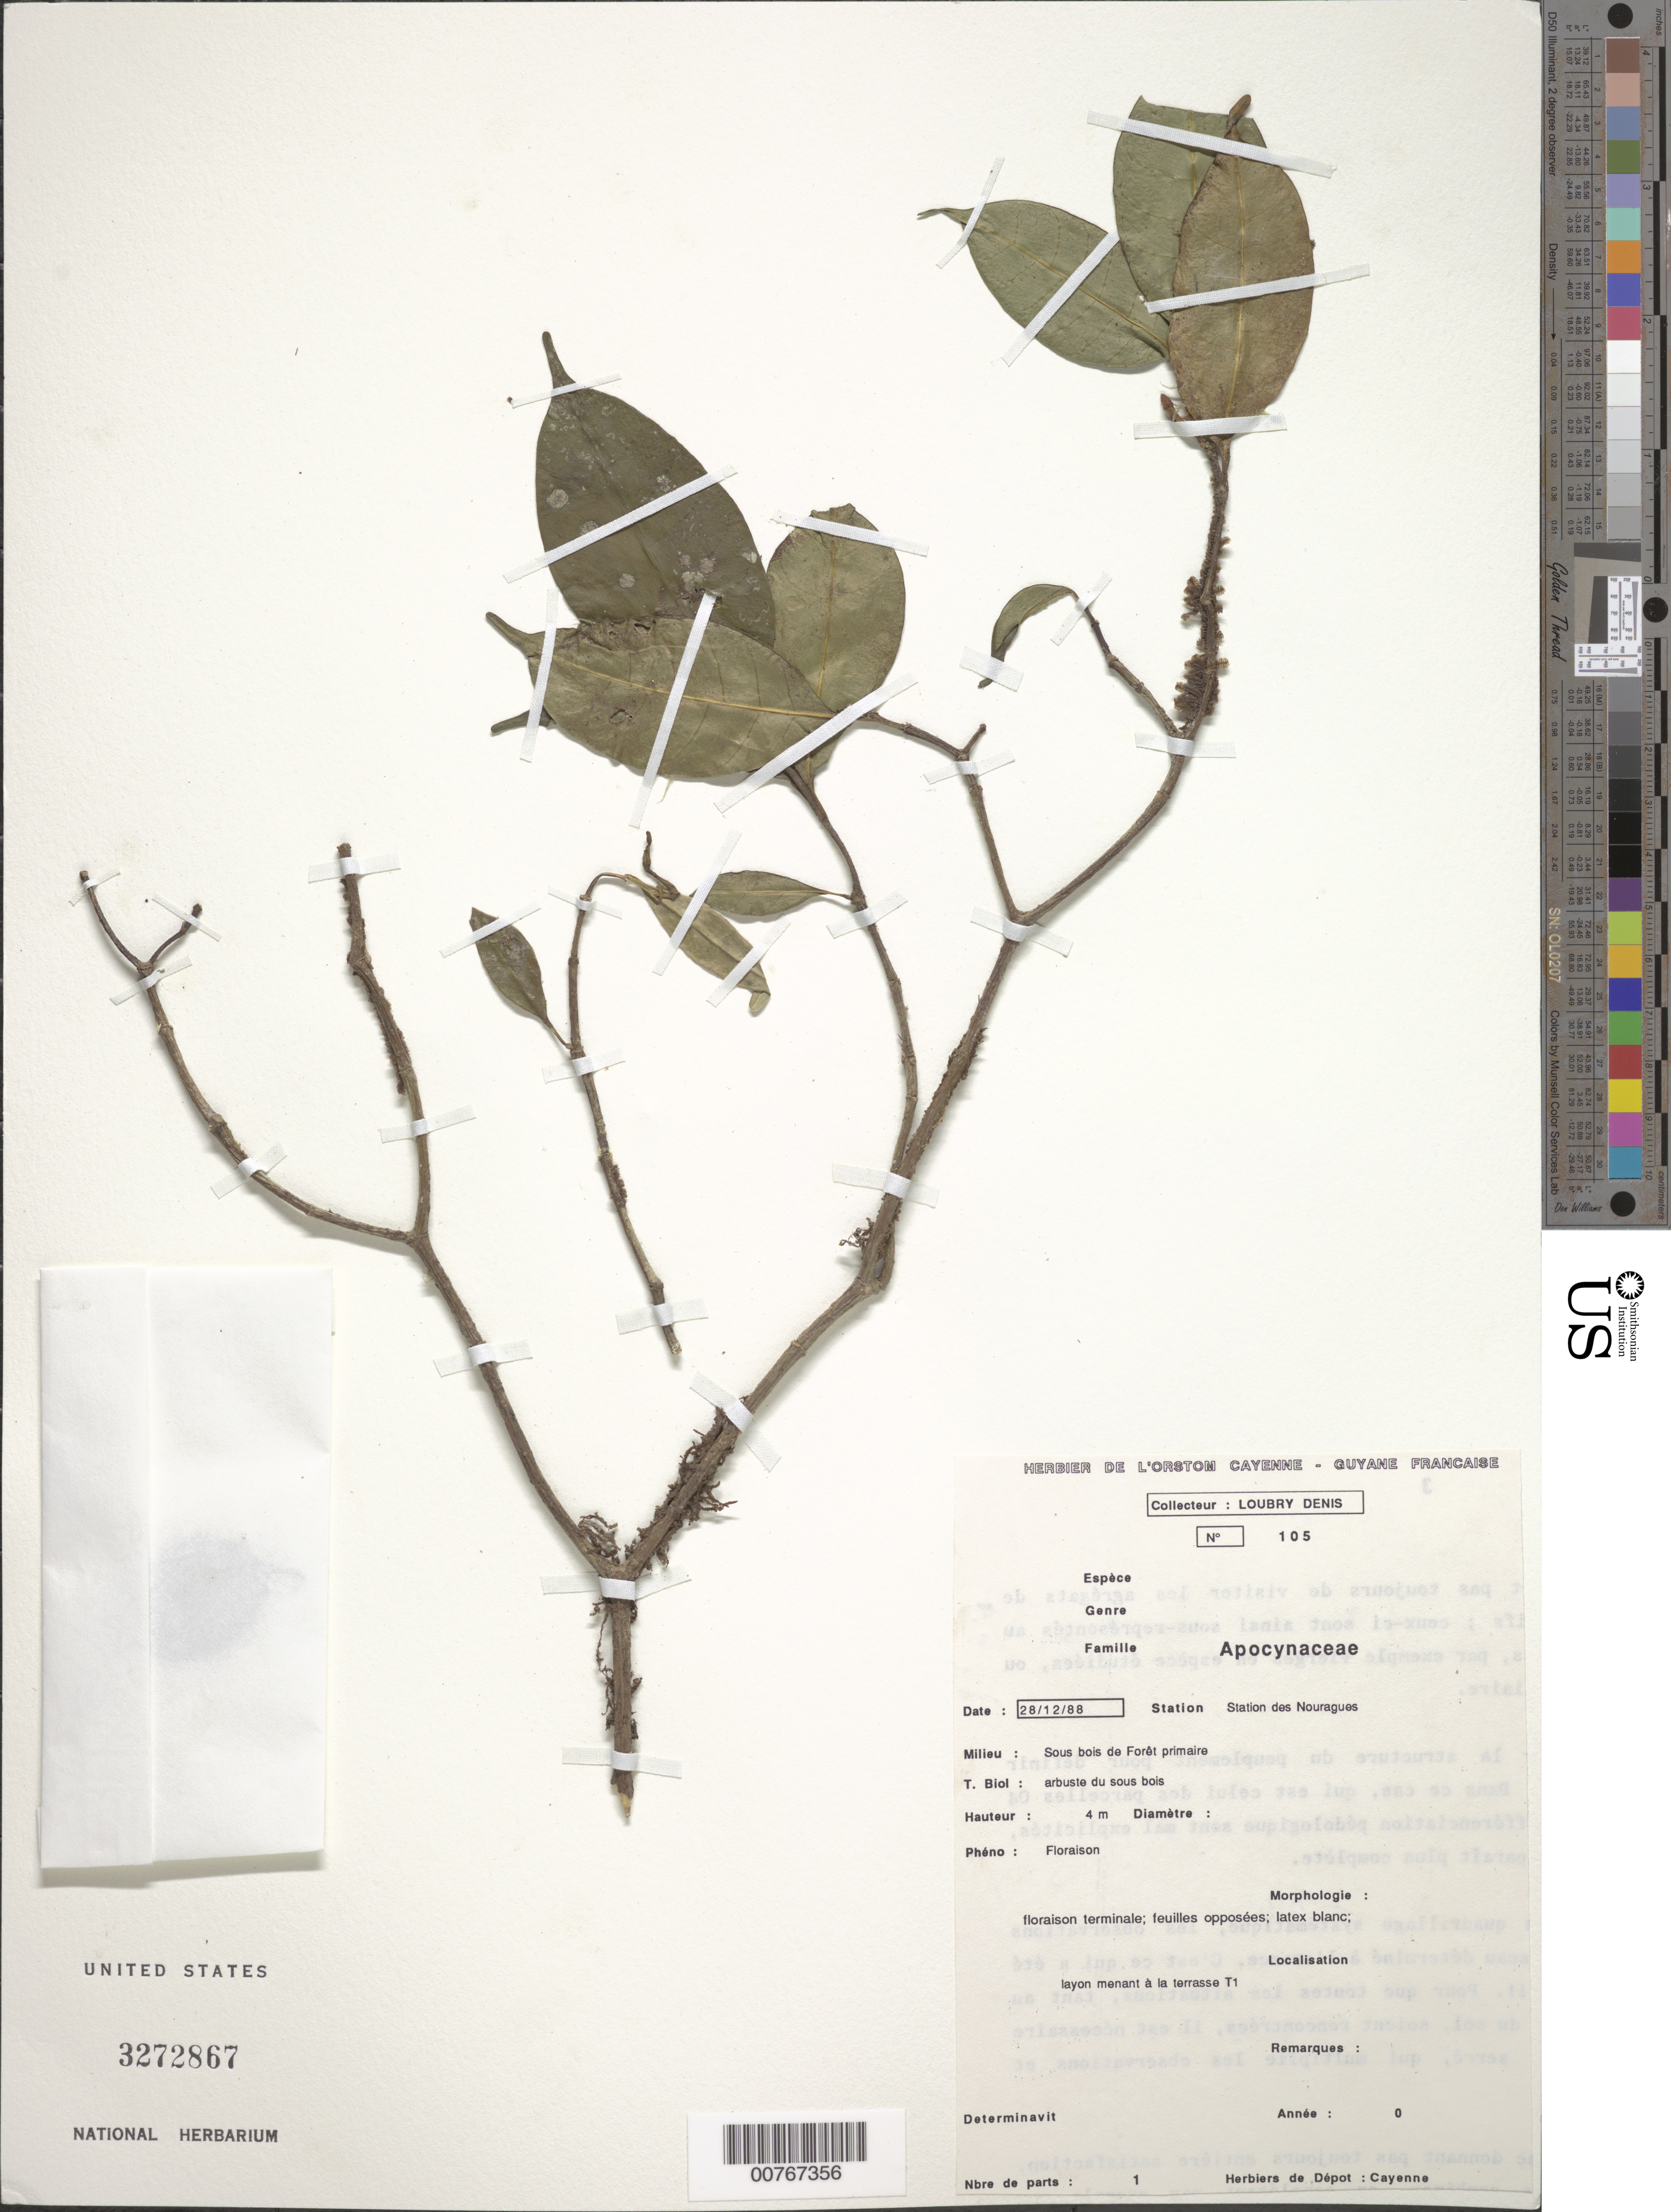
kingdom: Plantae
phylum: Tracheophyta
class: Magnoliopsida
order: Gentianales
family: Apocynaceae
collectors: D. Loubry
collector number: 105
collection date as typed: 28-Dec-88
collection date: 1988-12-28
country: French Guiana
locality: Station des Nouragues, Bassin de l'Approuague, Arataye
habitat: Sous bois de forêt primaire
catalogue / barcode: US 3272867